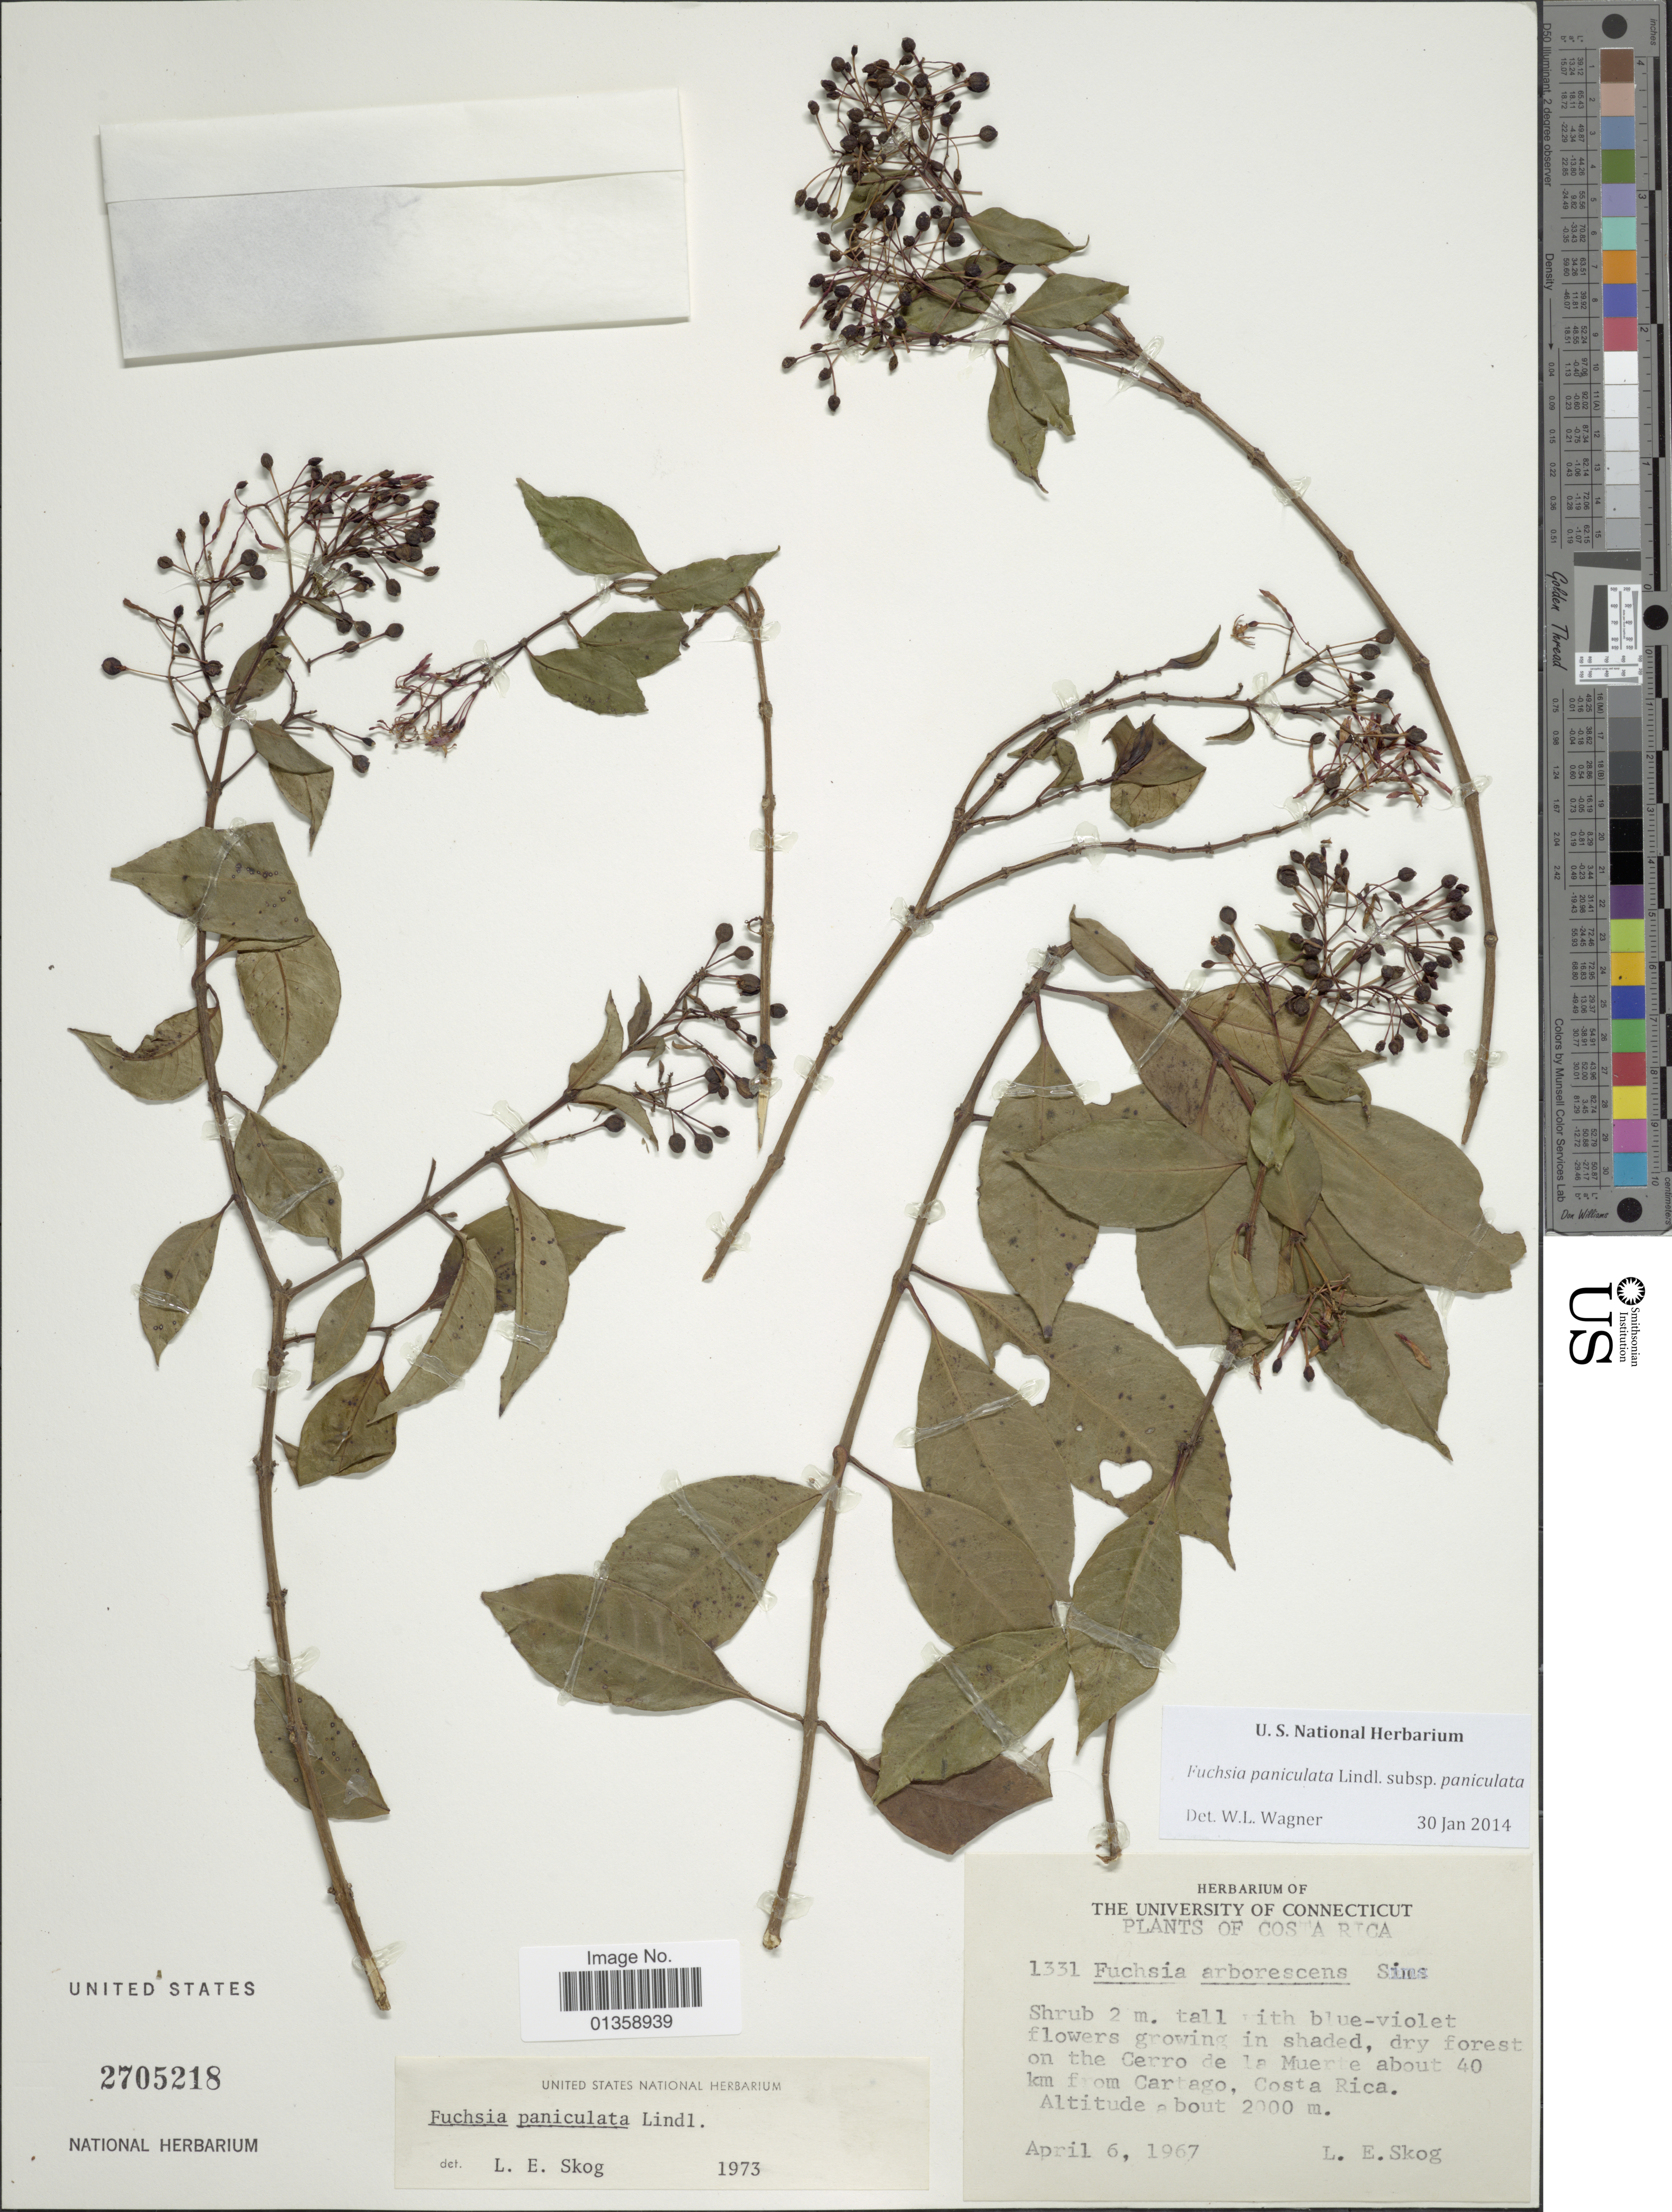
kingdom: Plantae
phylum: Tracheophyta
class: Magnoliopsida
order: Myrtales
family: Onagraceae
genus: Fuchsia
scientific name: Fuchsia paniculata subsp. paniculata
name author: Lindl.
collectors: L. E. Skog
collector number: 1331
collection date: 1967-04-06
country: Costa Rica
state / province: Cartago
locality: On the cerro de la Muerte about 40 km from Cartago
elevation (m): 2000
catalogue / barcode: US 2705218